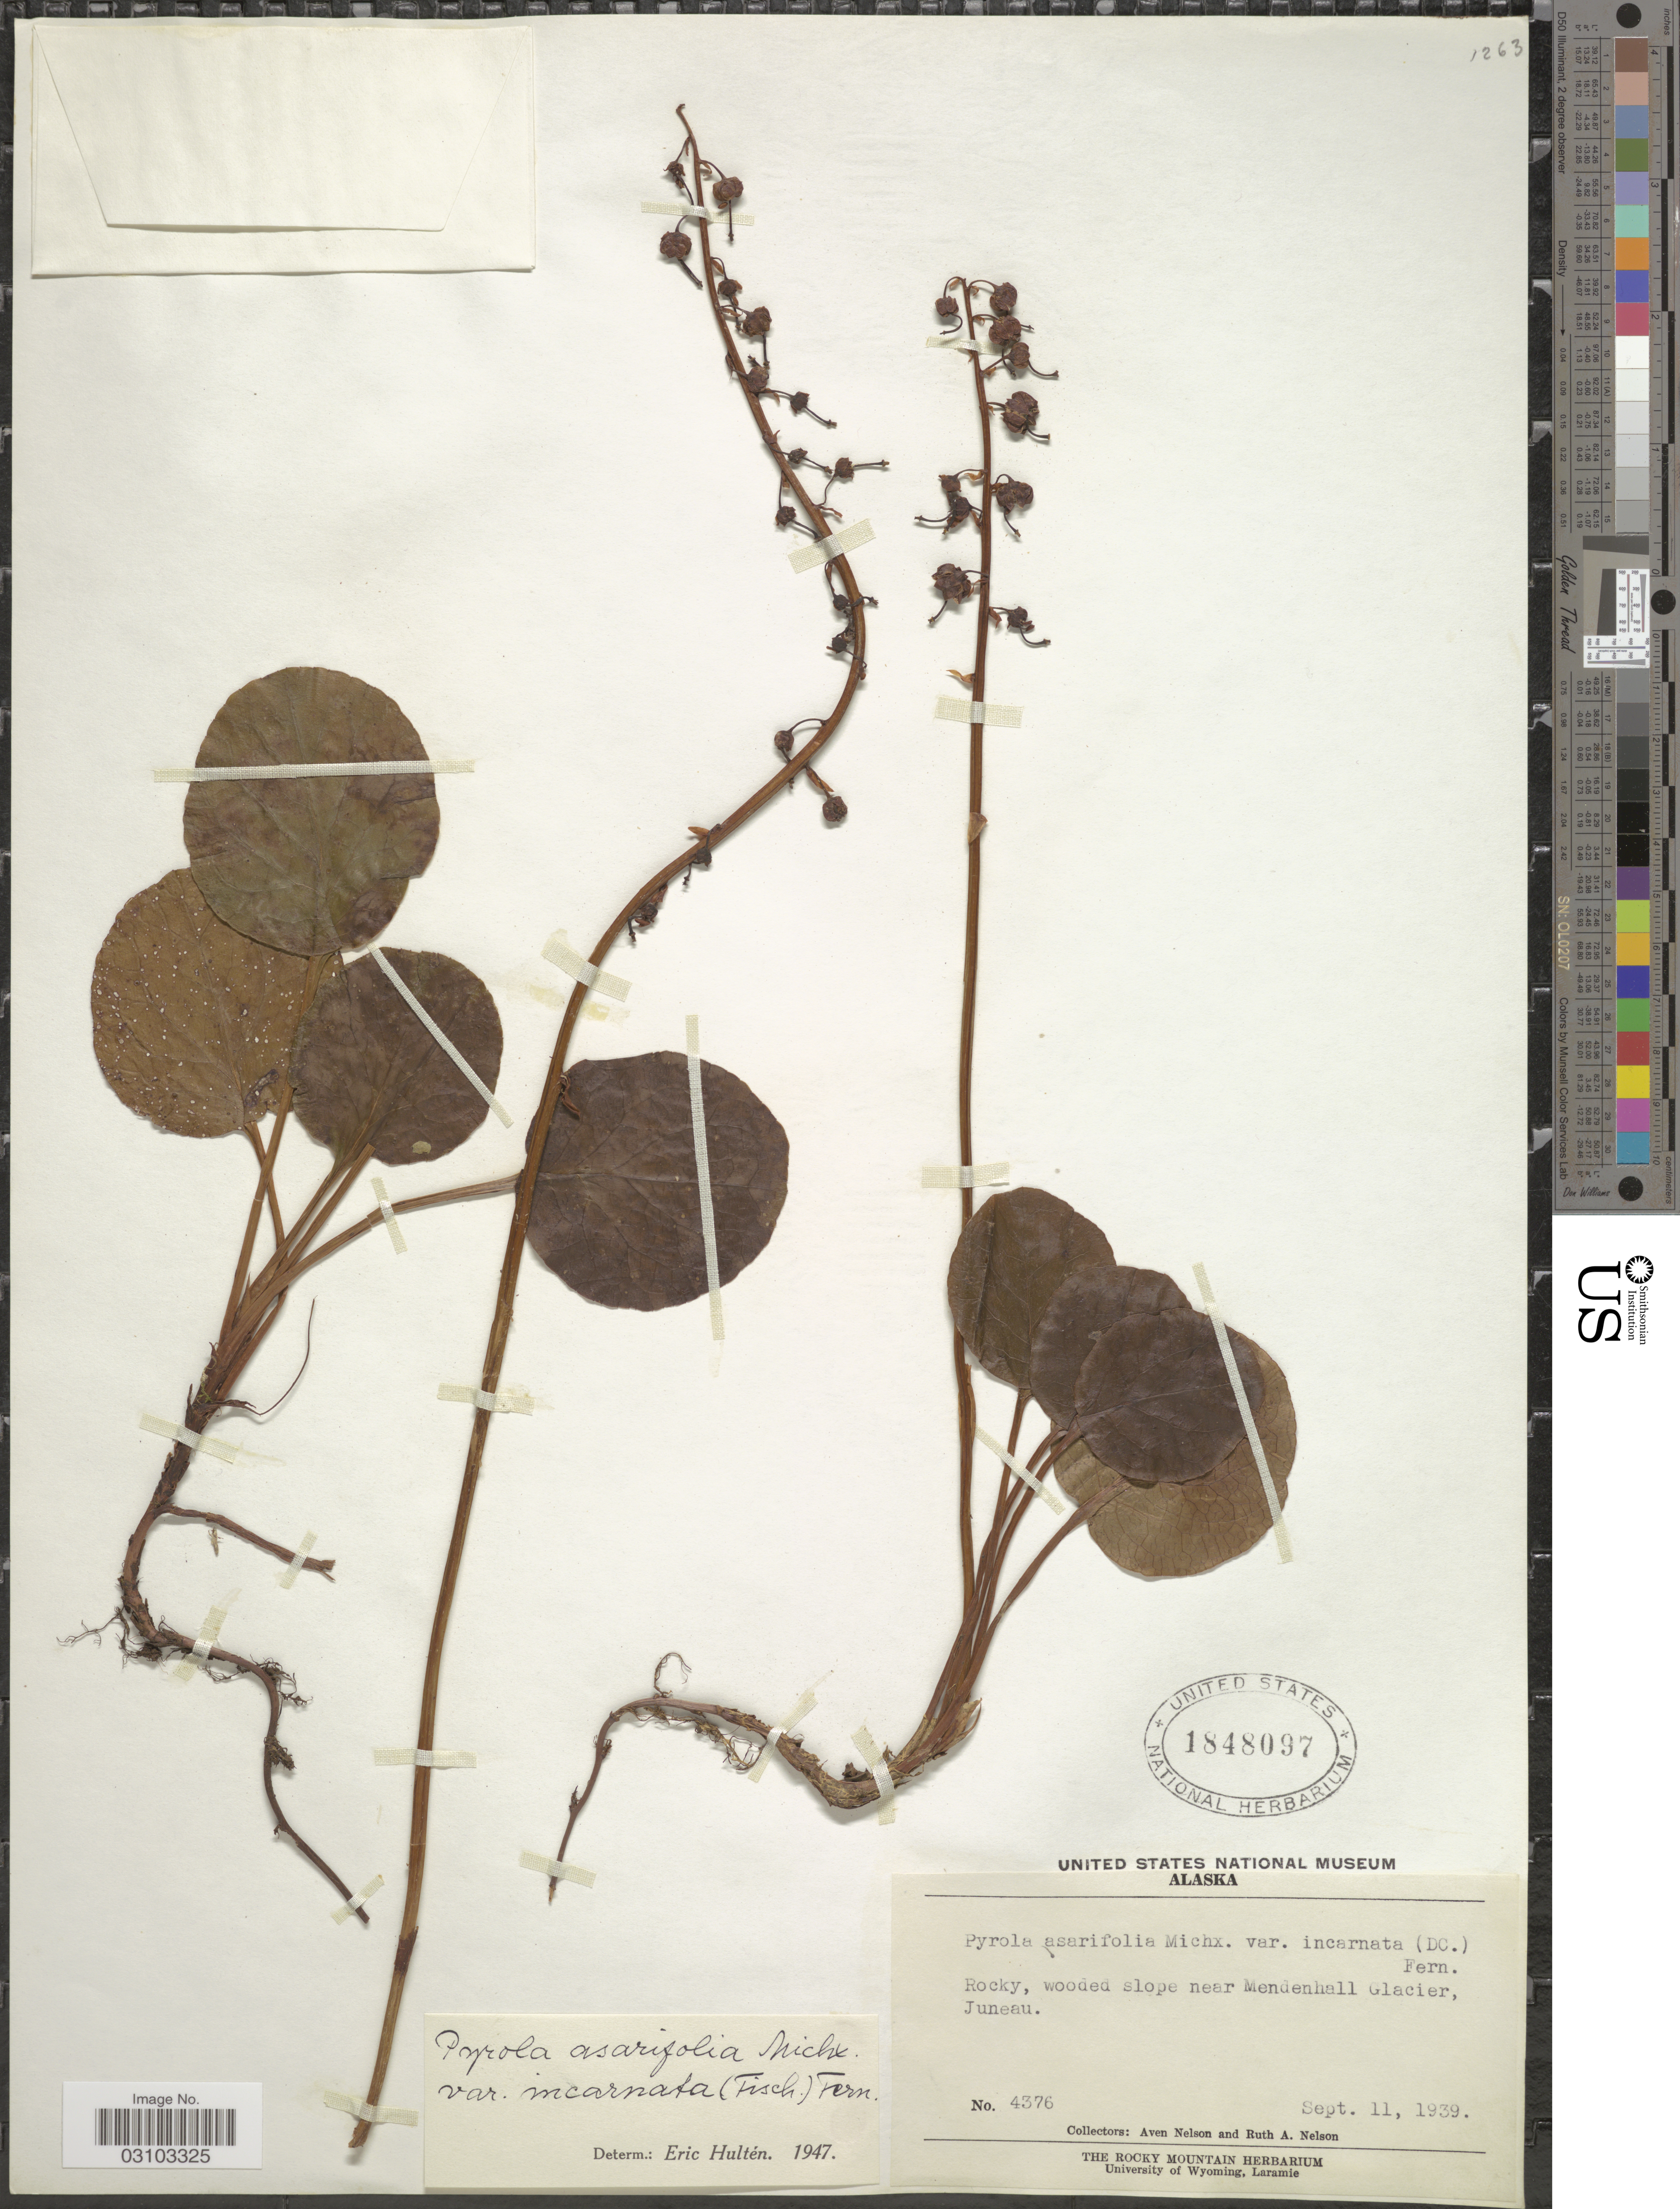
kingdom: Plantae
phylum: Tracheophyta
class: Magnoliopsida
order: Ericales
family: Ericaceae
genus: Pyrola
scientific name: Pyrola asarifolia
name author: Michx.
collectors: A. Nelson & R. A. Nelson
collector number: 4376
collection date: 1939-09-11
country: United States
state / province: Alaska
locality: Rocky, wooded slope near Mendenhall Glacier, Juneau.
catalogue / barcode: US 1848097